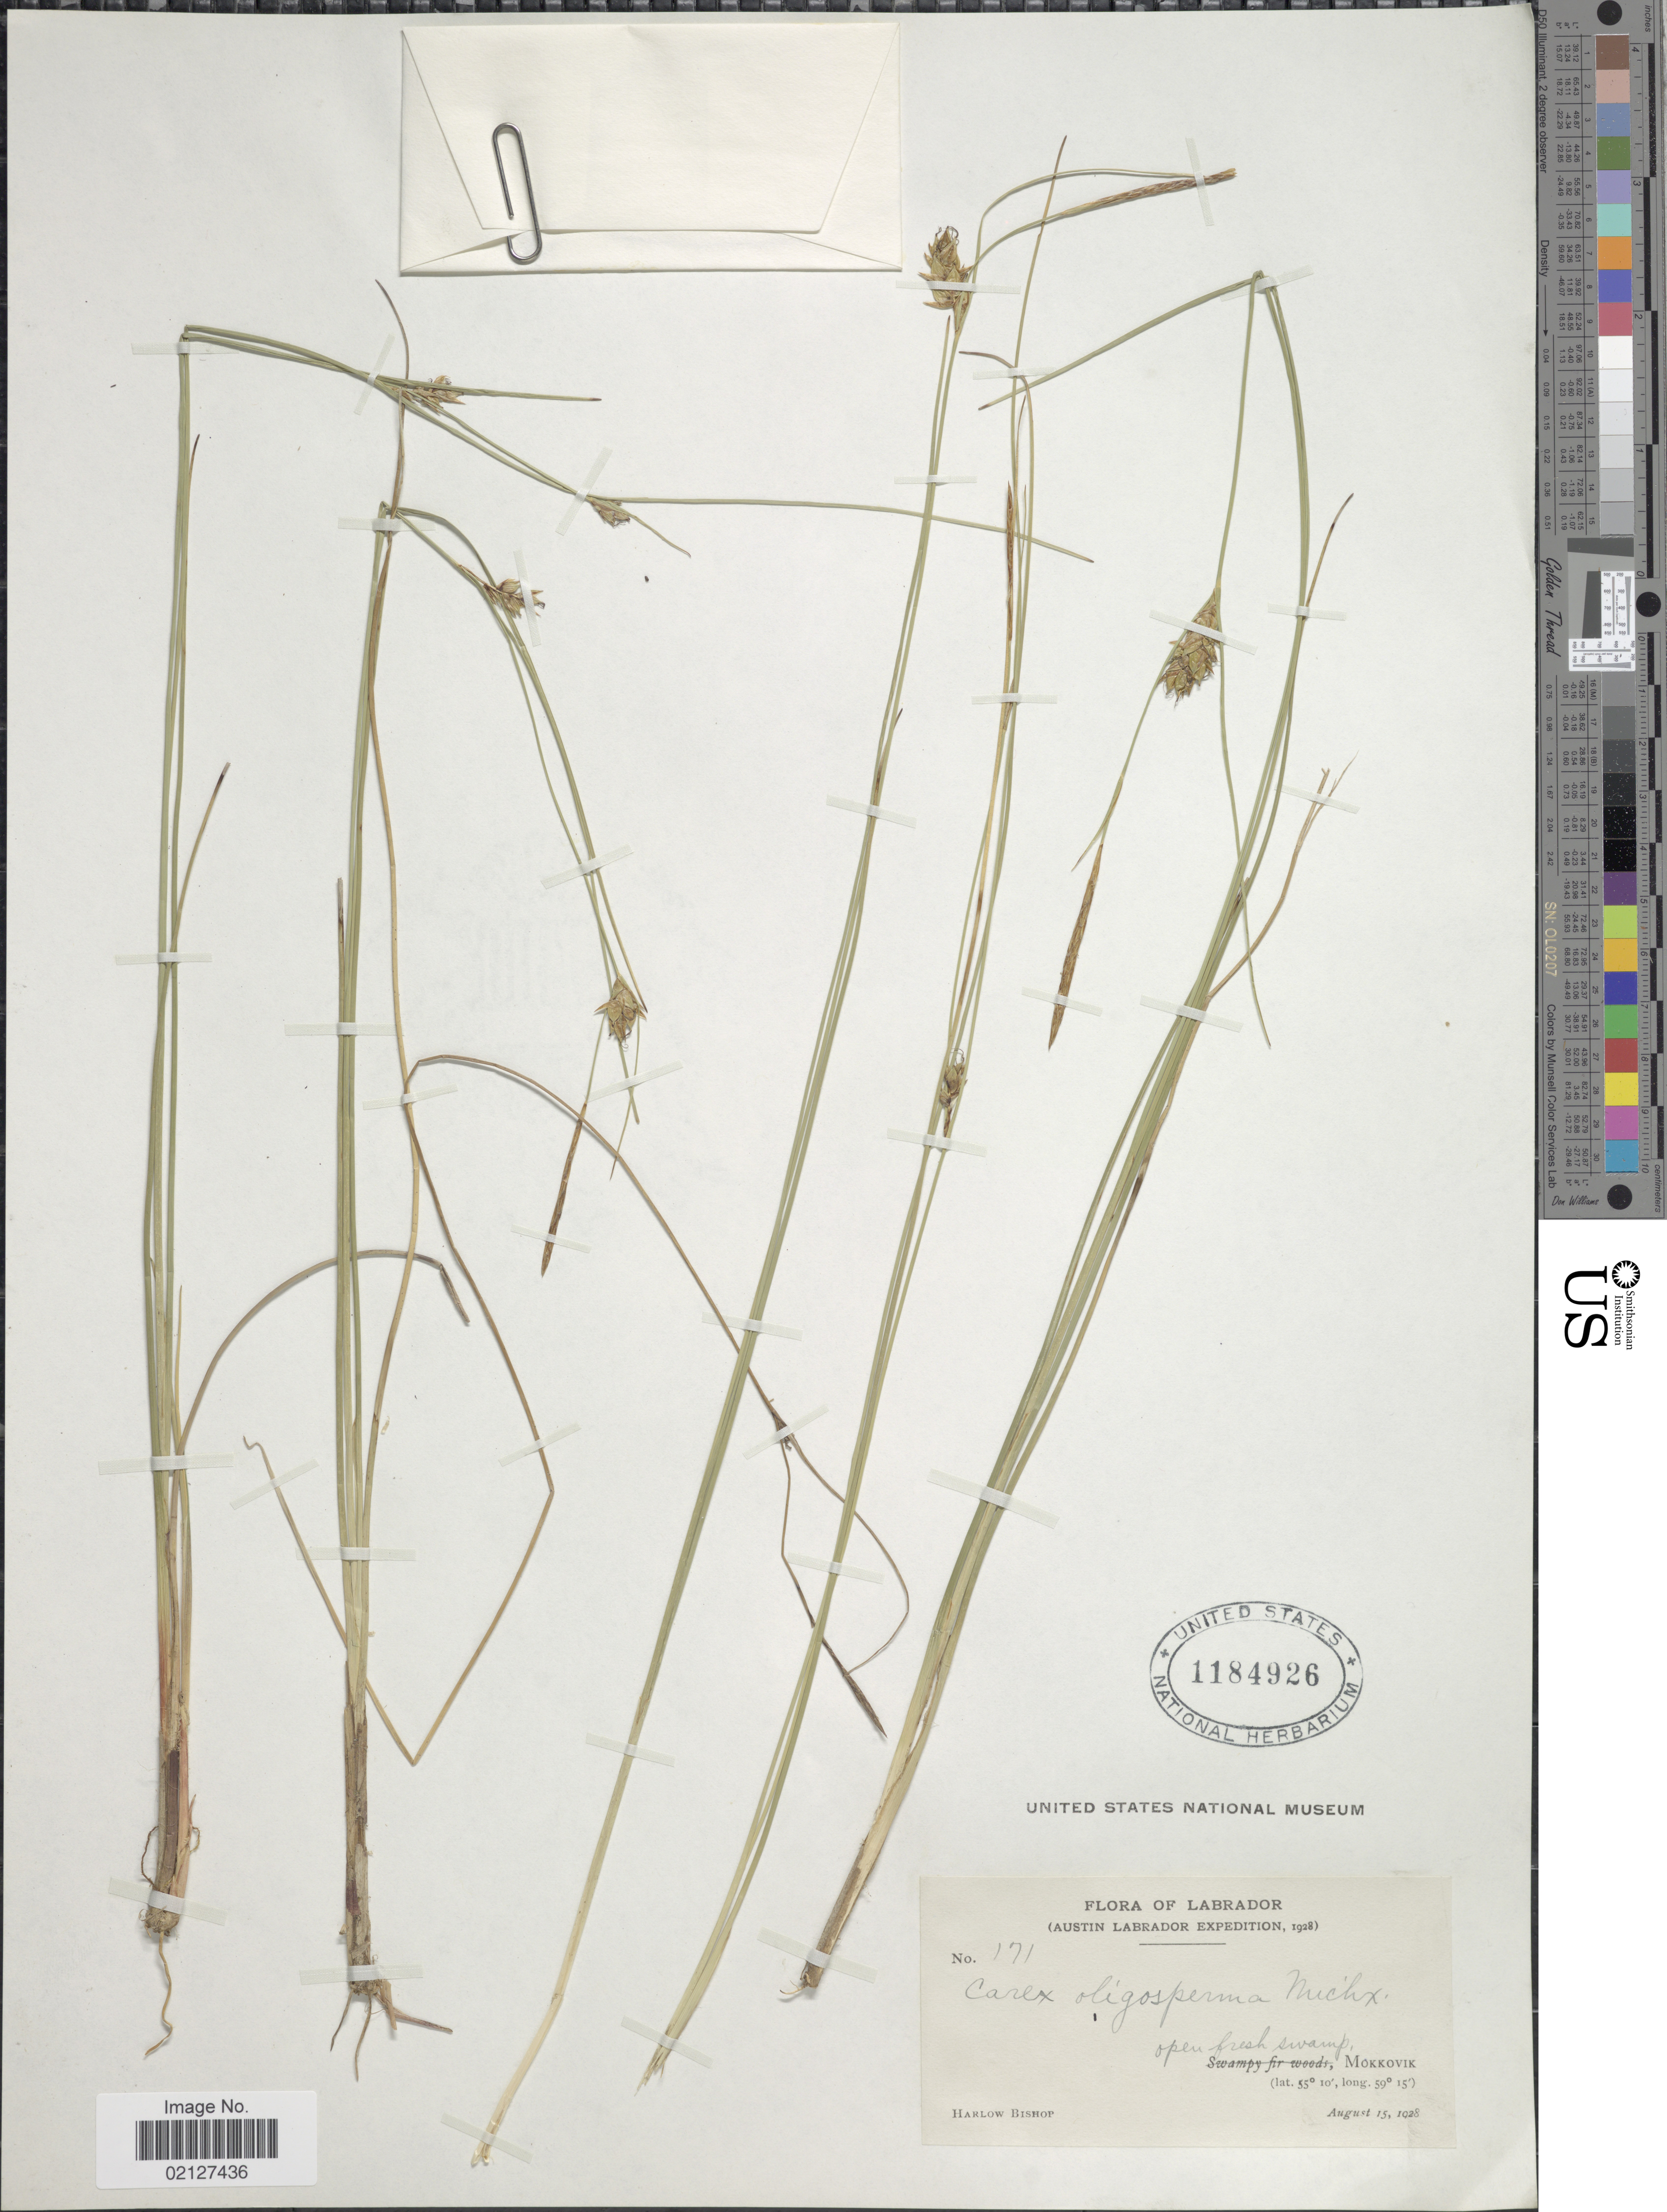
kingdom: Plantae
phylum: Tracheophyta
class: Liliopsida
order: Poales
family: Cyperaceae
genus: Carex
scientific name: Carex oligosperma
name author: Michx.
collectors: H. Bishop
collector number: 171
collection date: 1928-08-15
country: Canada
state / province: Newfoundland and Labrador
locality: Labrador (Austin Labrador), open fresh swamp, Mokkovik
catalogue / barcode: US 1184926